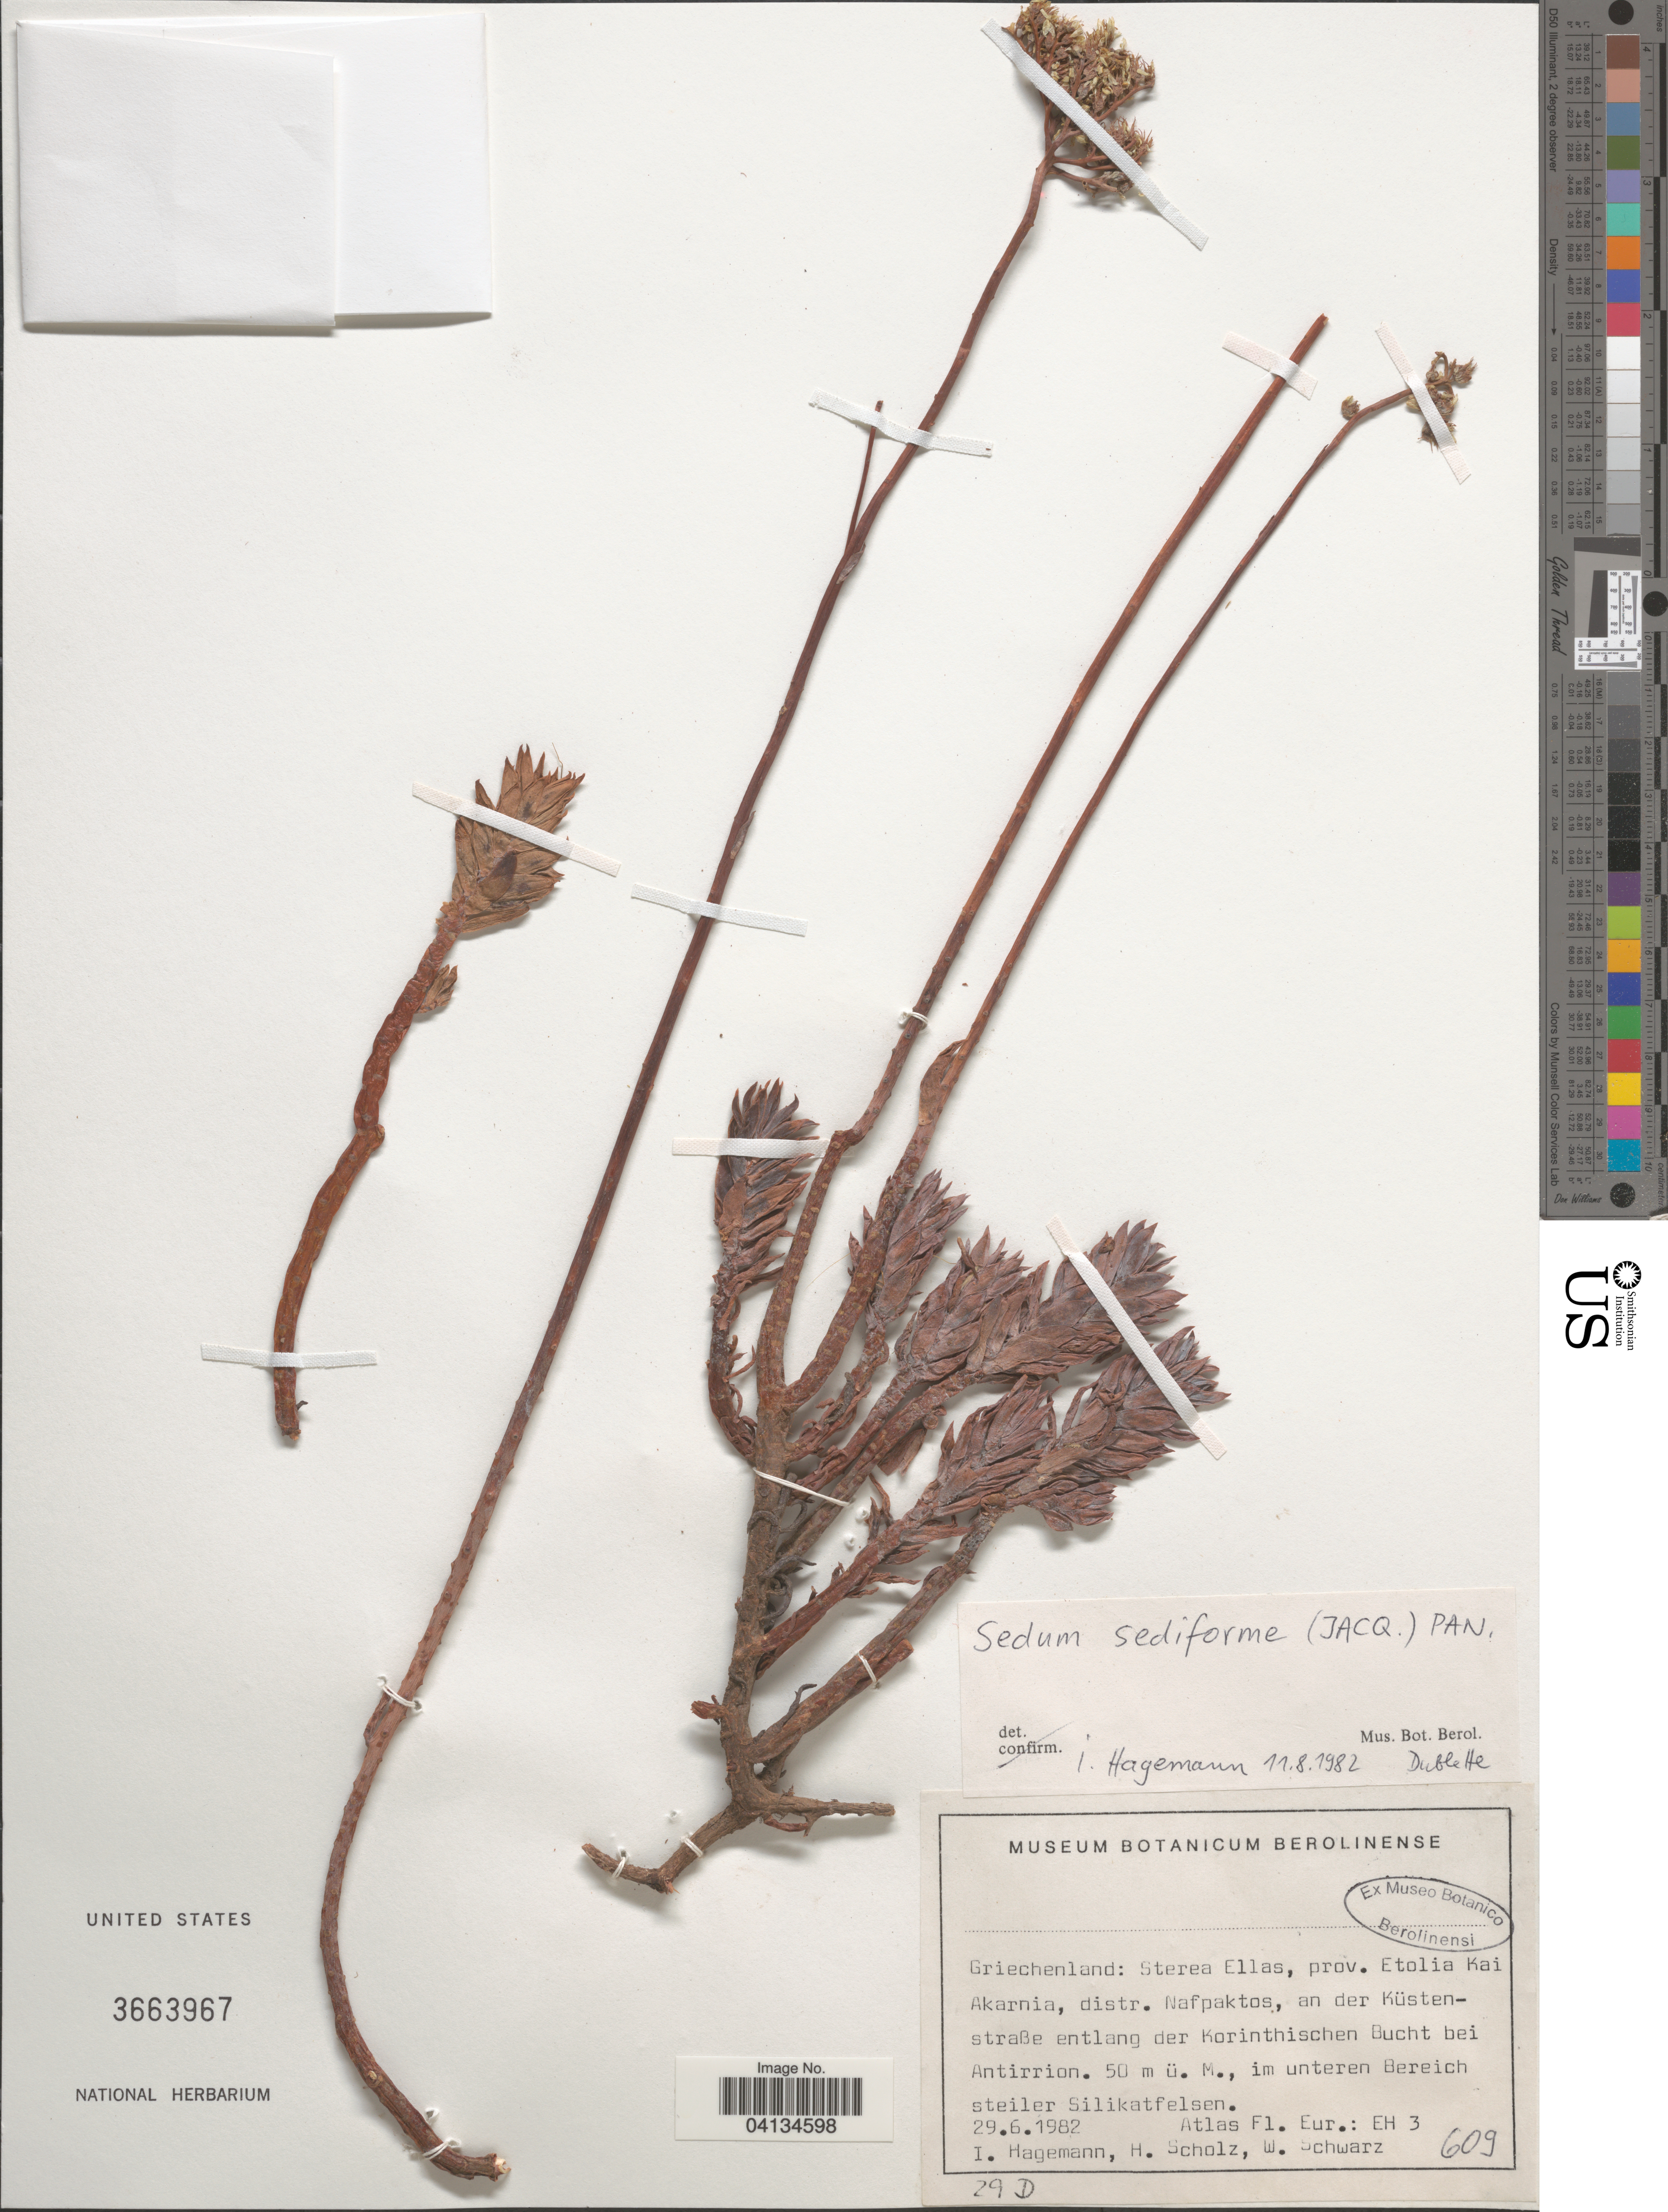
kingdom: Plantae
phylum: Tracheophyta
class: Magnoliopsida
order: Saxifragales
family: Crassulaceae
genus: Sedum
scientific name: Sedum sediforme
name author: Pau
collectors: I. Hagemann, H. W. Scholz & w. Schwarz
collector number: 609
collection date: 1982-06-26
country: Greece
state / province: Central Greece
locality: Griechenland: Sterea Ellas, prov. Etolia Kai Akarnia, distr. Nafpaktos, an der Küstenstraße entlang der Korinthischen Bucht bei Antirrion. Im unteren Bereich steiler Silikatfelsen.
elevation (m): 50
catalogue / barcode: US 3663967